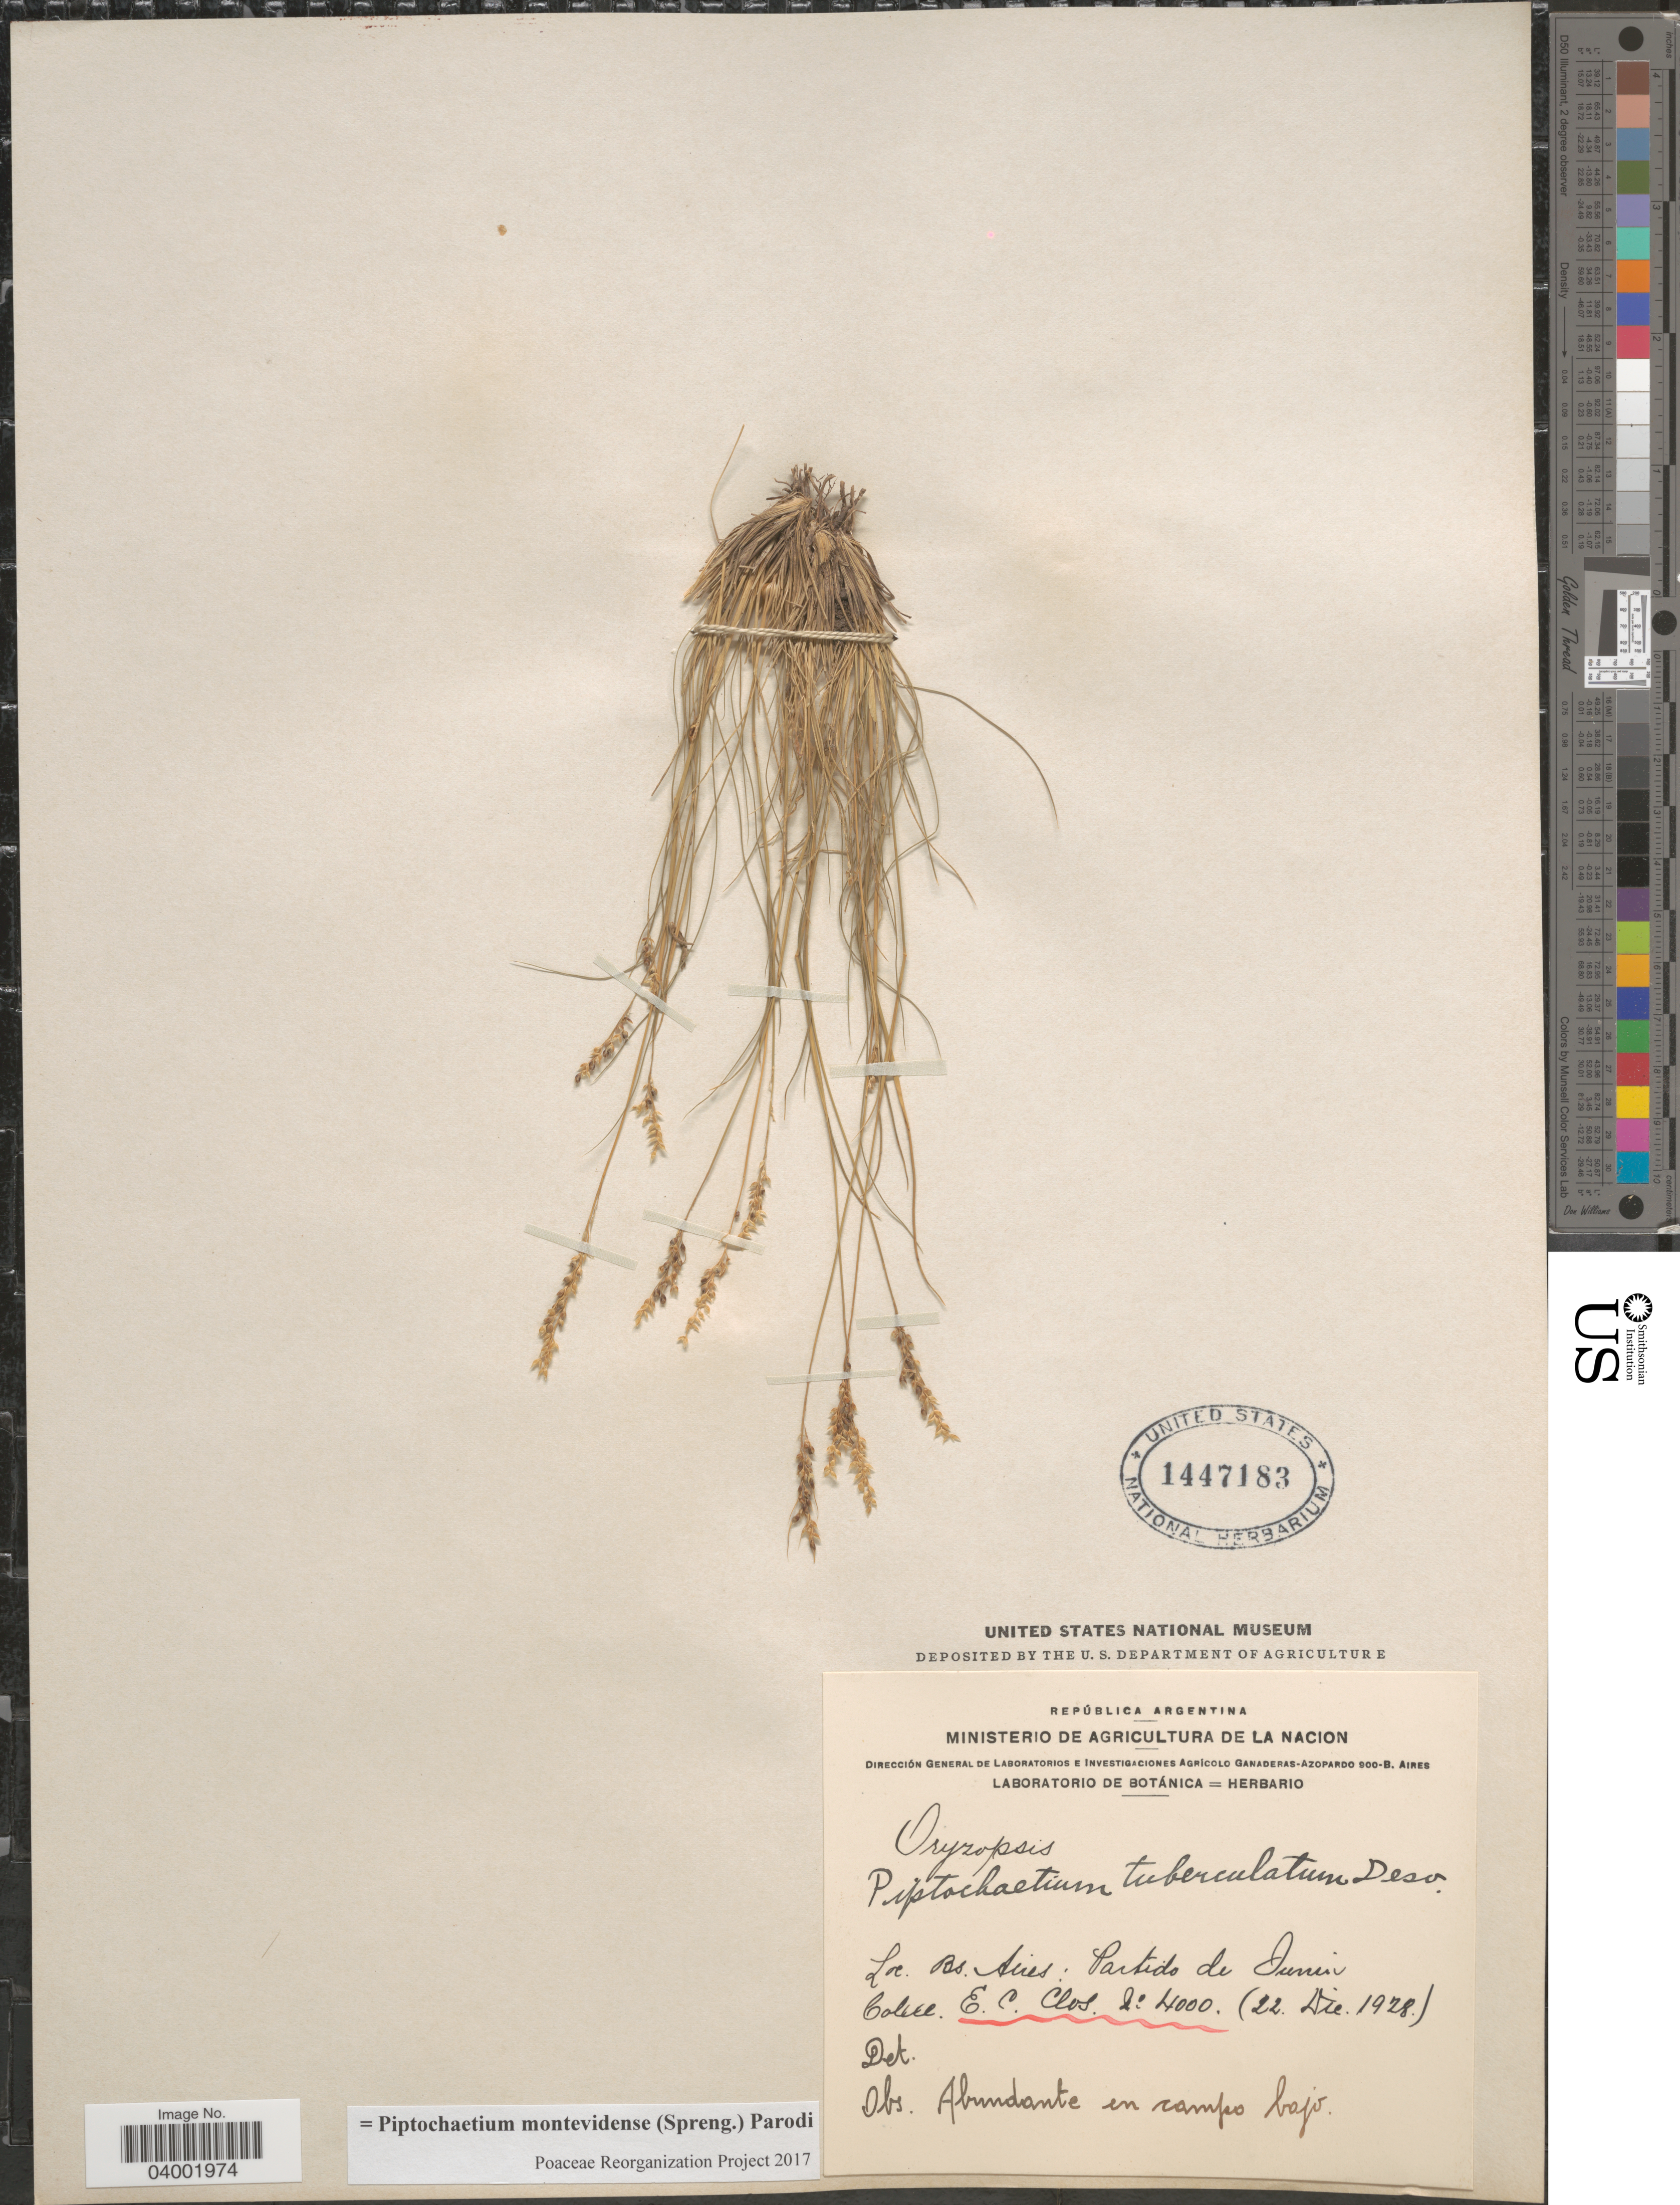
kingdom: Plantae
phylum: Tracheophyta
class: Liliopsida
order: Poales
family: Poaceae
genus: Piptochaetium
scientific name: Piptochaetium montevidense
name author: (Spreng.) Parodi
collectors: E. Clos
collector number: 4000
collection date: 1928-12-22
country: Argentina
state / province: Buenos Aires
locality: Partido de Junin.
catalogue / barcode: US 1447183